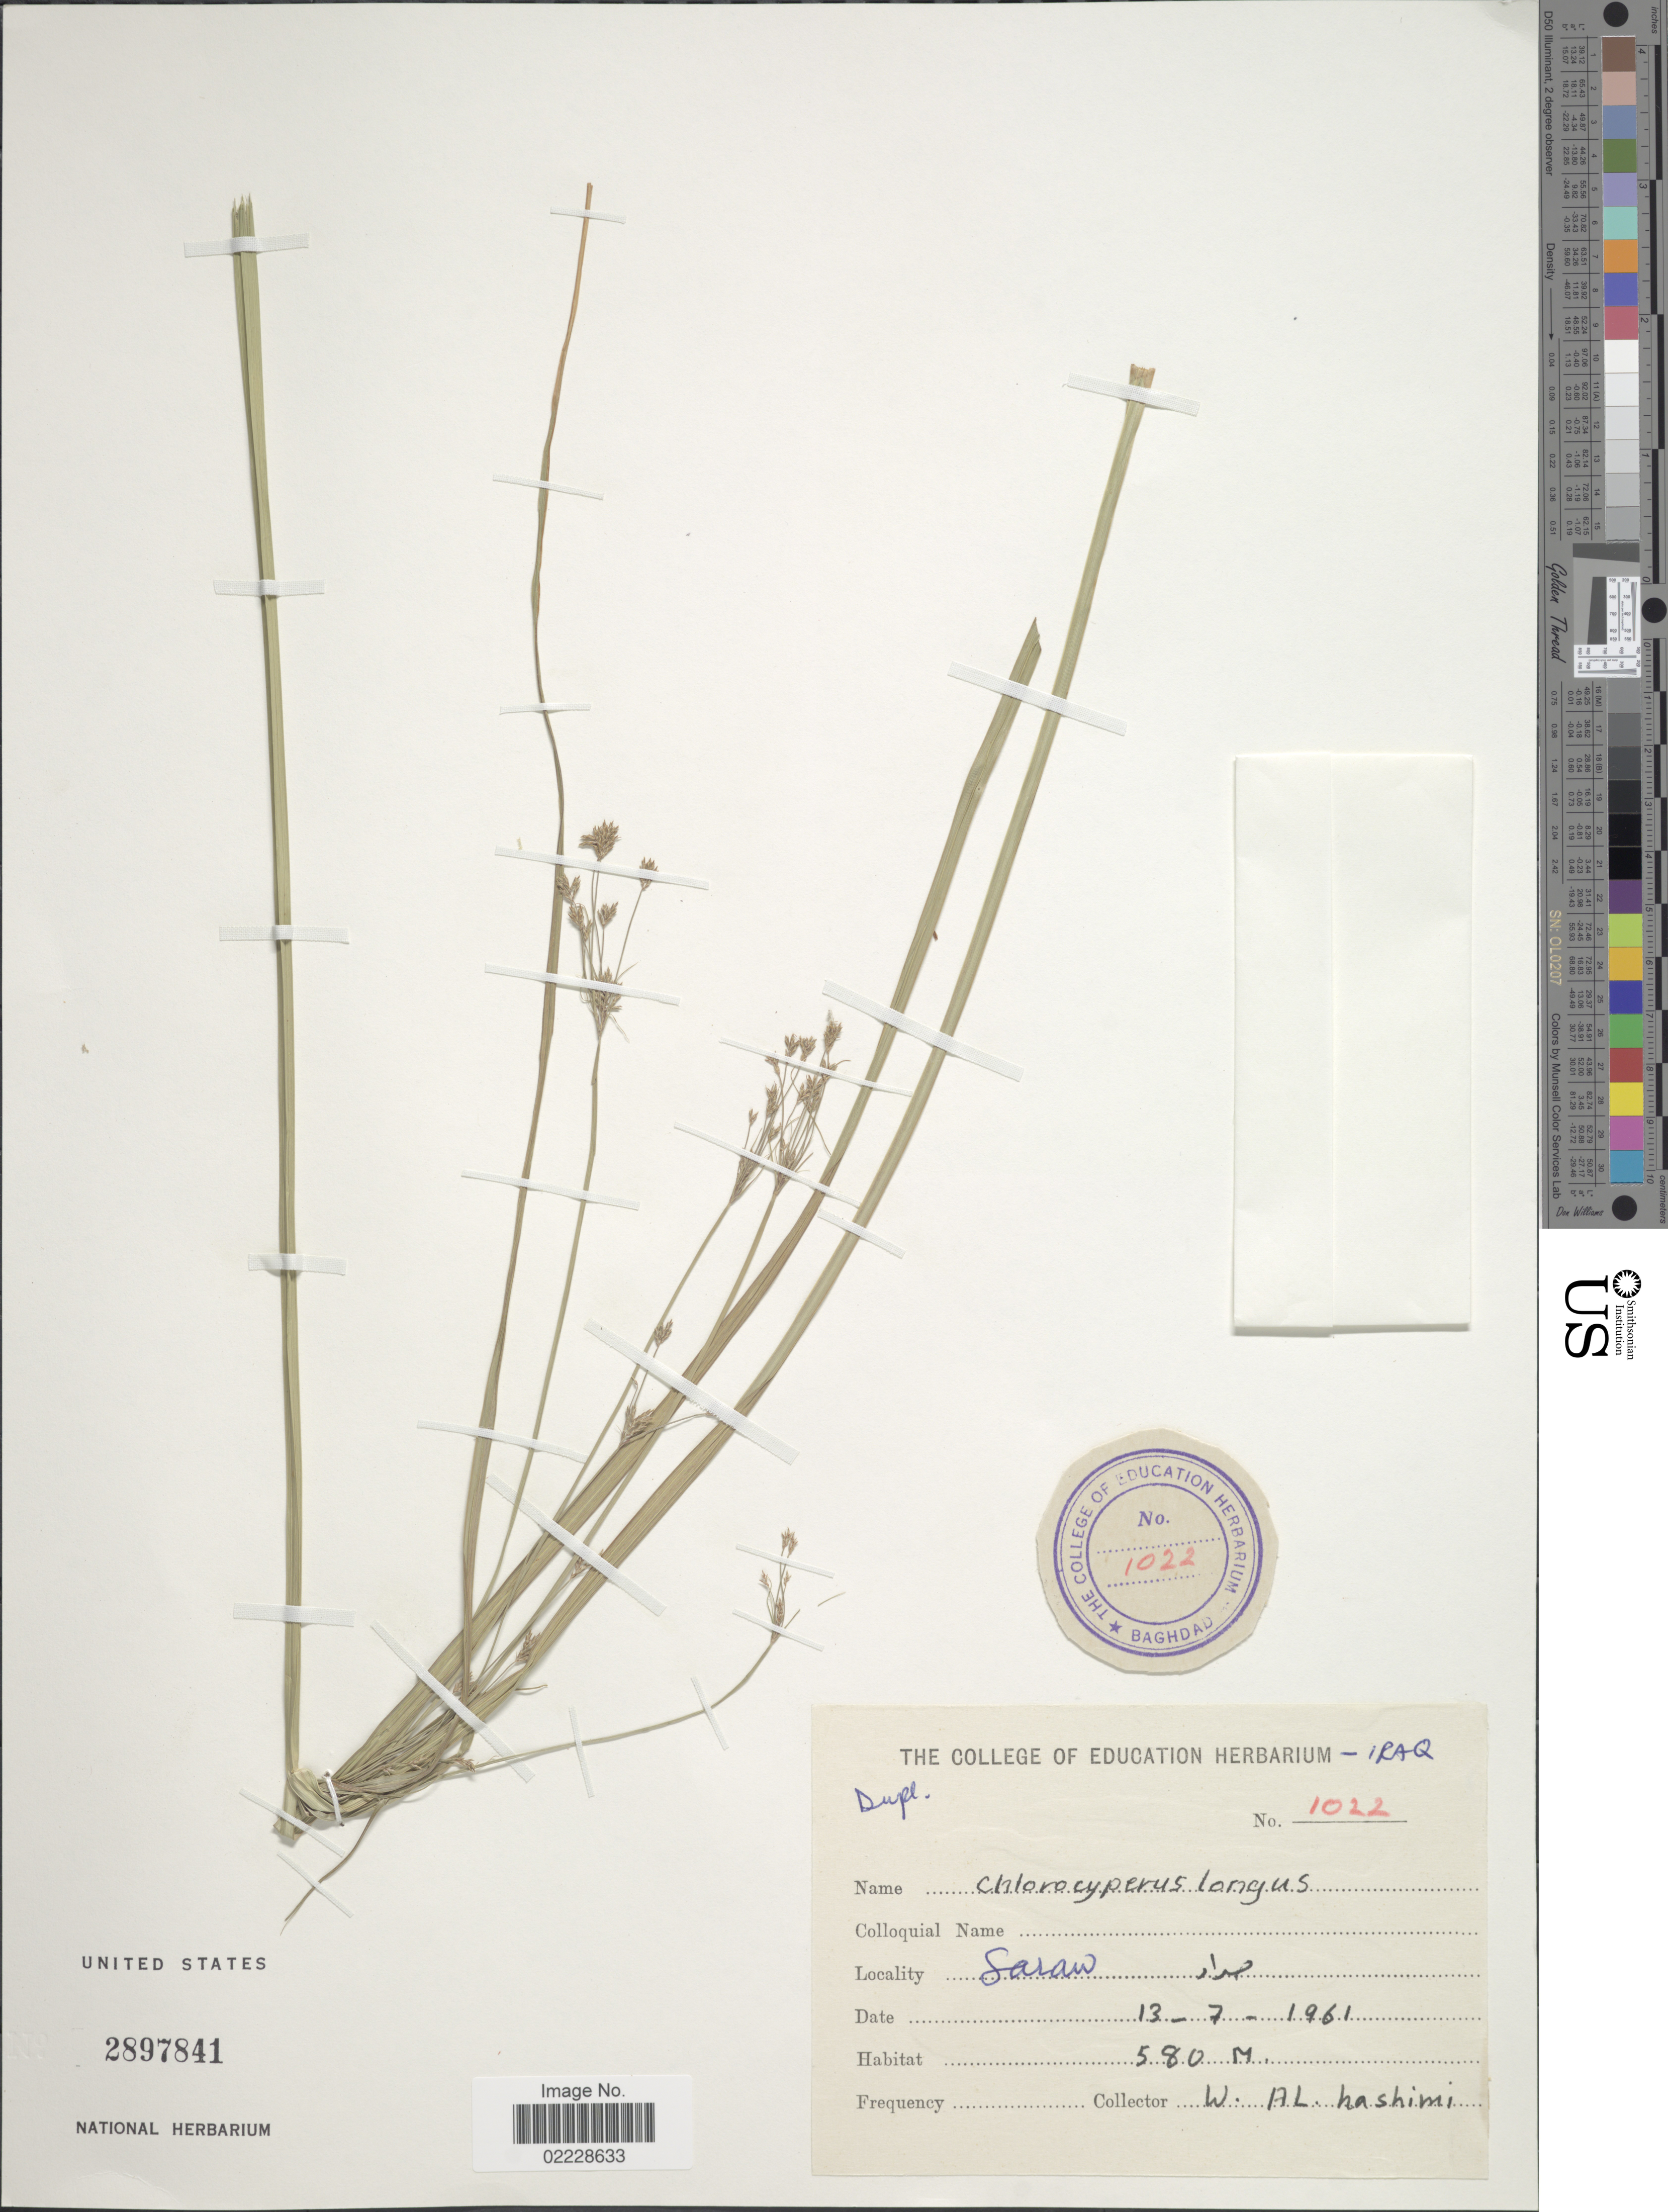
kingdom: Plantae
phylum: Tracheophyta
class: Liliopsida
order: Poales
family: Cyperaceae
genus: Cyperus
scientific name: Cyperus longus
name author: L.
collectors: W. Al-Hashimi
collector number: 1022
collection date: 1961-07-13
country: Iraq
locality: Saraw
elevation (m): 580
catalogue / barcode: US 2897841